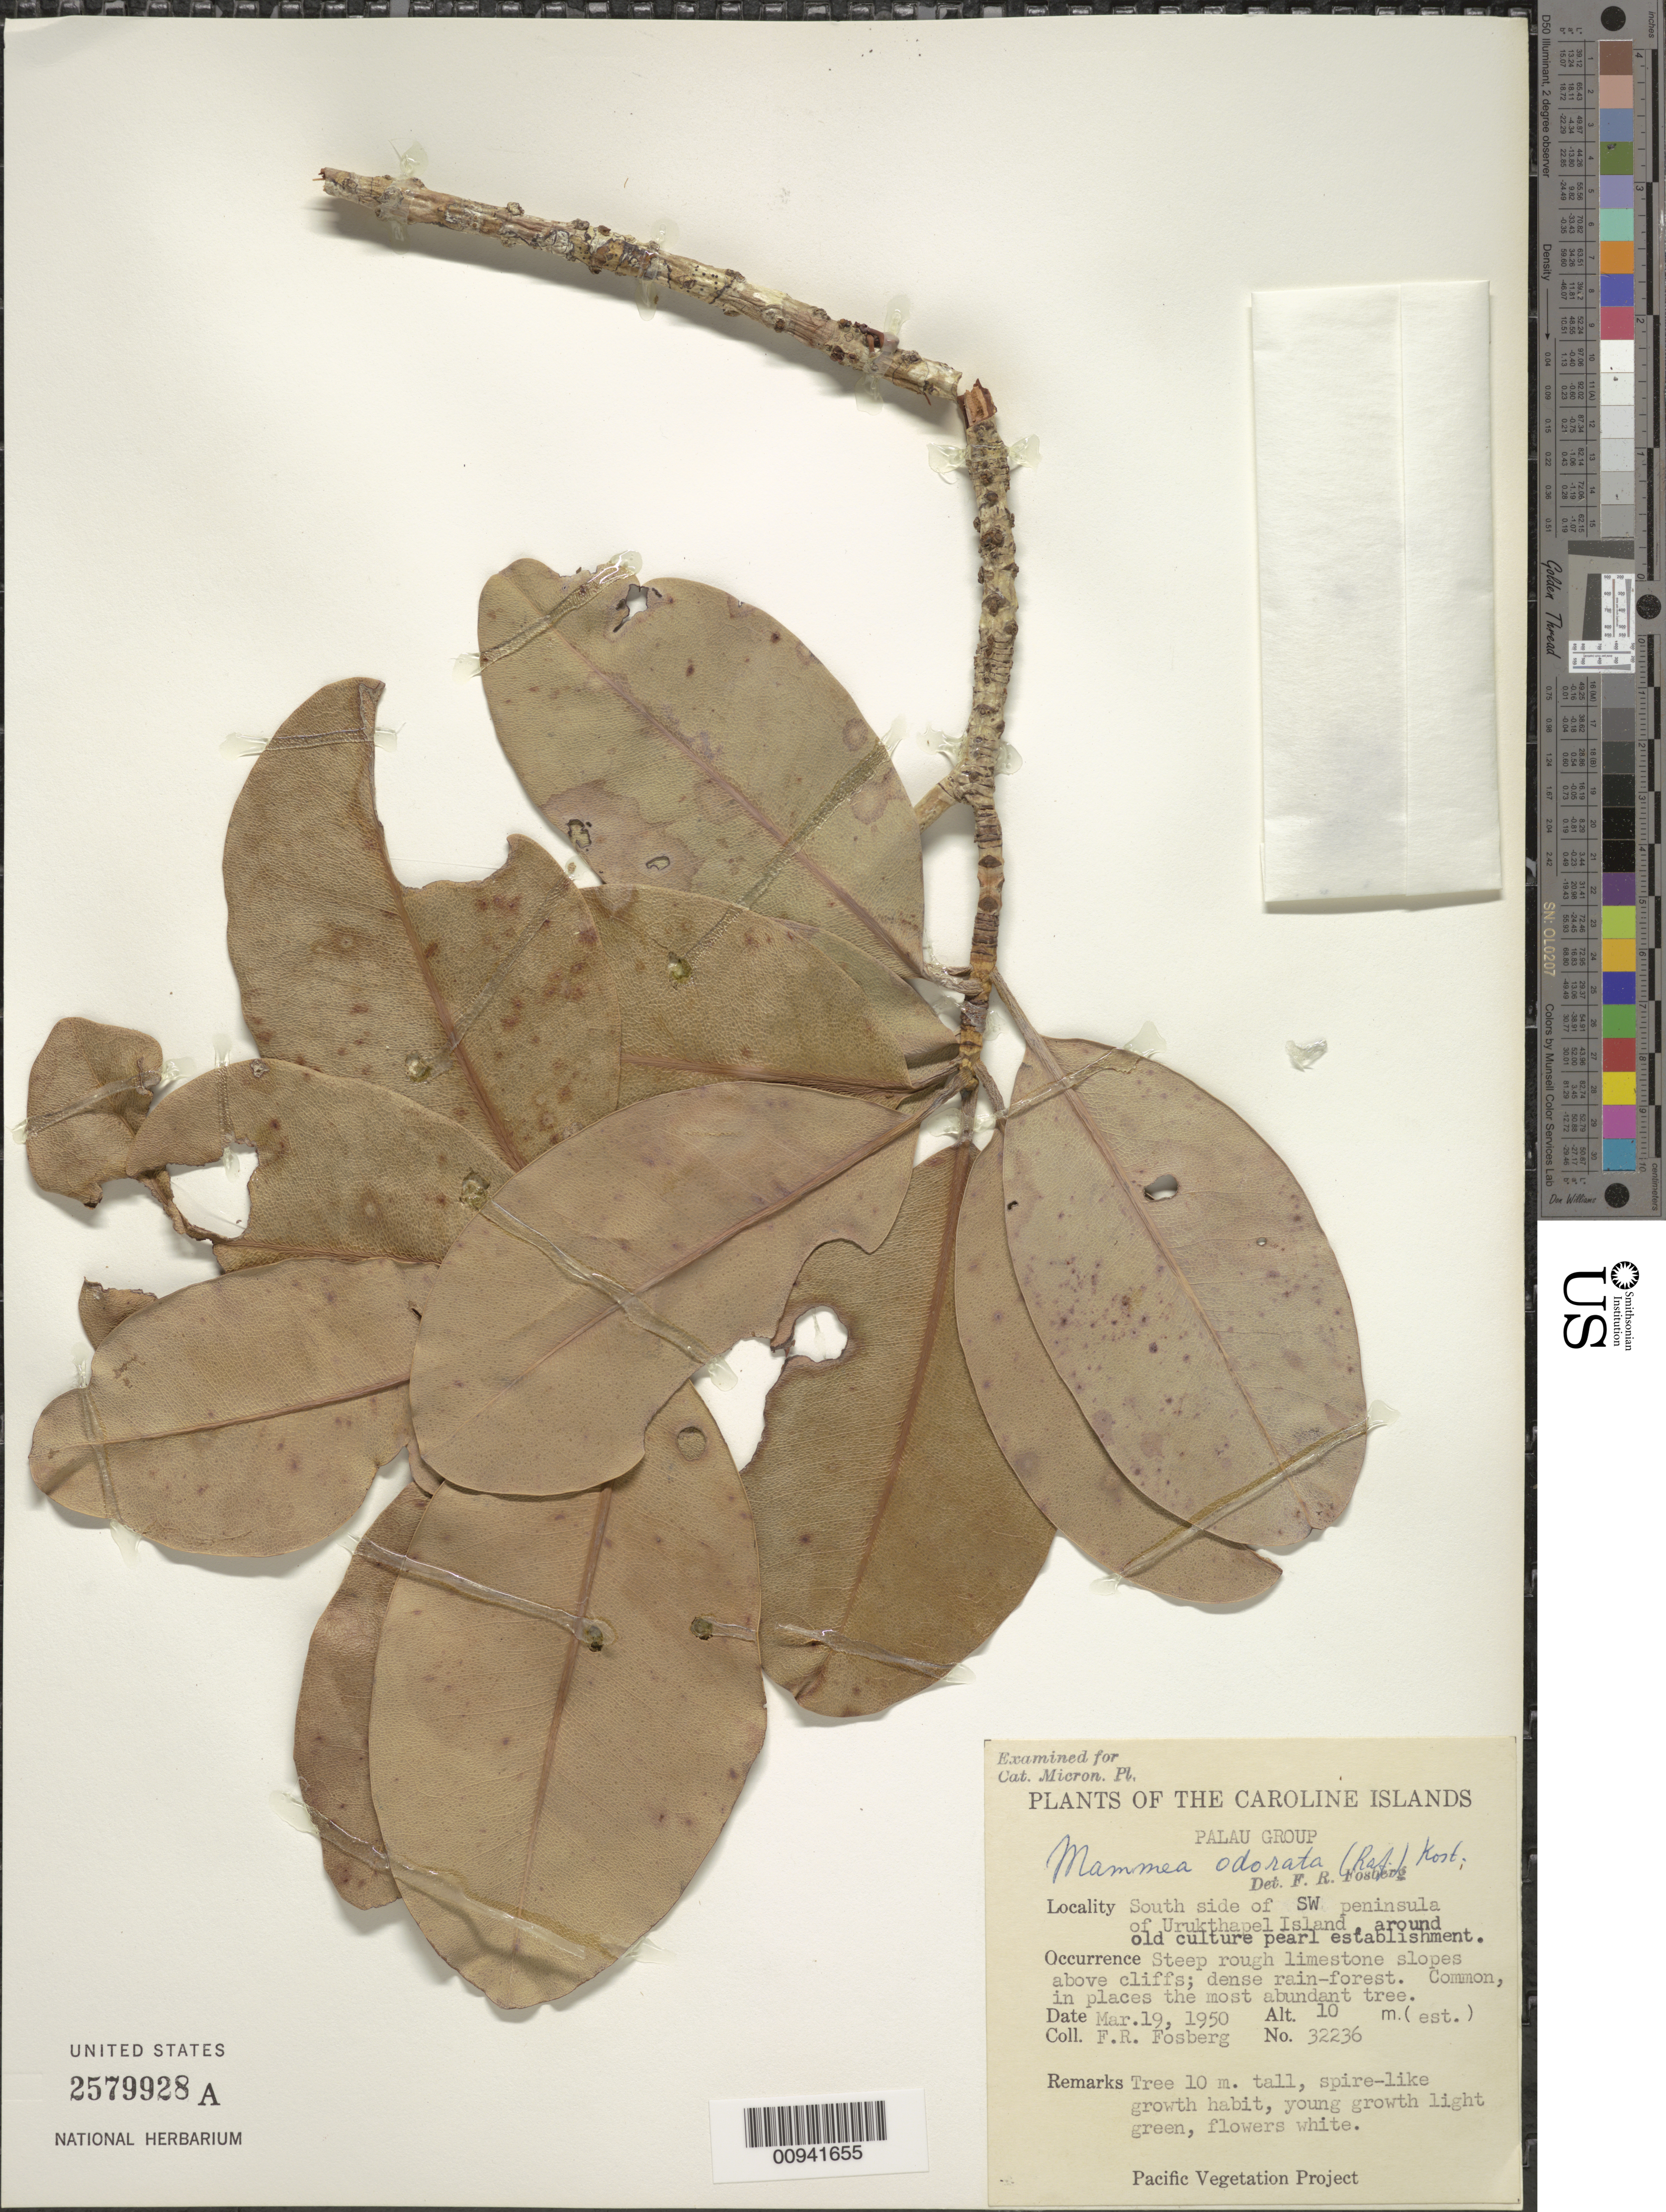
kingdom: Plantae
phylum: Tracheophyta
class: Magnoliopsida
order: Malpighiales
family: Calophyllaceae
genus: Mammea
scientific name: Mammea ochrocarpus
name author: (Raf.) Kosterm.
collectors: F. R. Fosberg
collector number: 32236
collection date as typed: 19 Mar 1950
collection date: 1950-03-19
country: Palau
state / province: Koror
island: Ngeruktabel (Urukthapel)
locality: South side of Urukthapel Island around old culture pearl establishment.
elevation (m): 10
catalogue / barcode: US 2579928